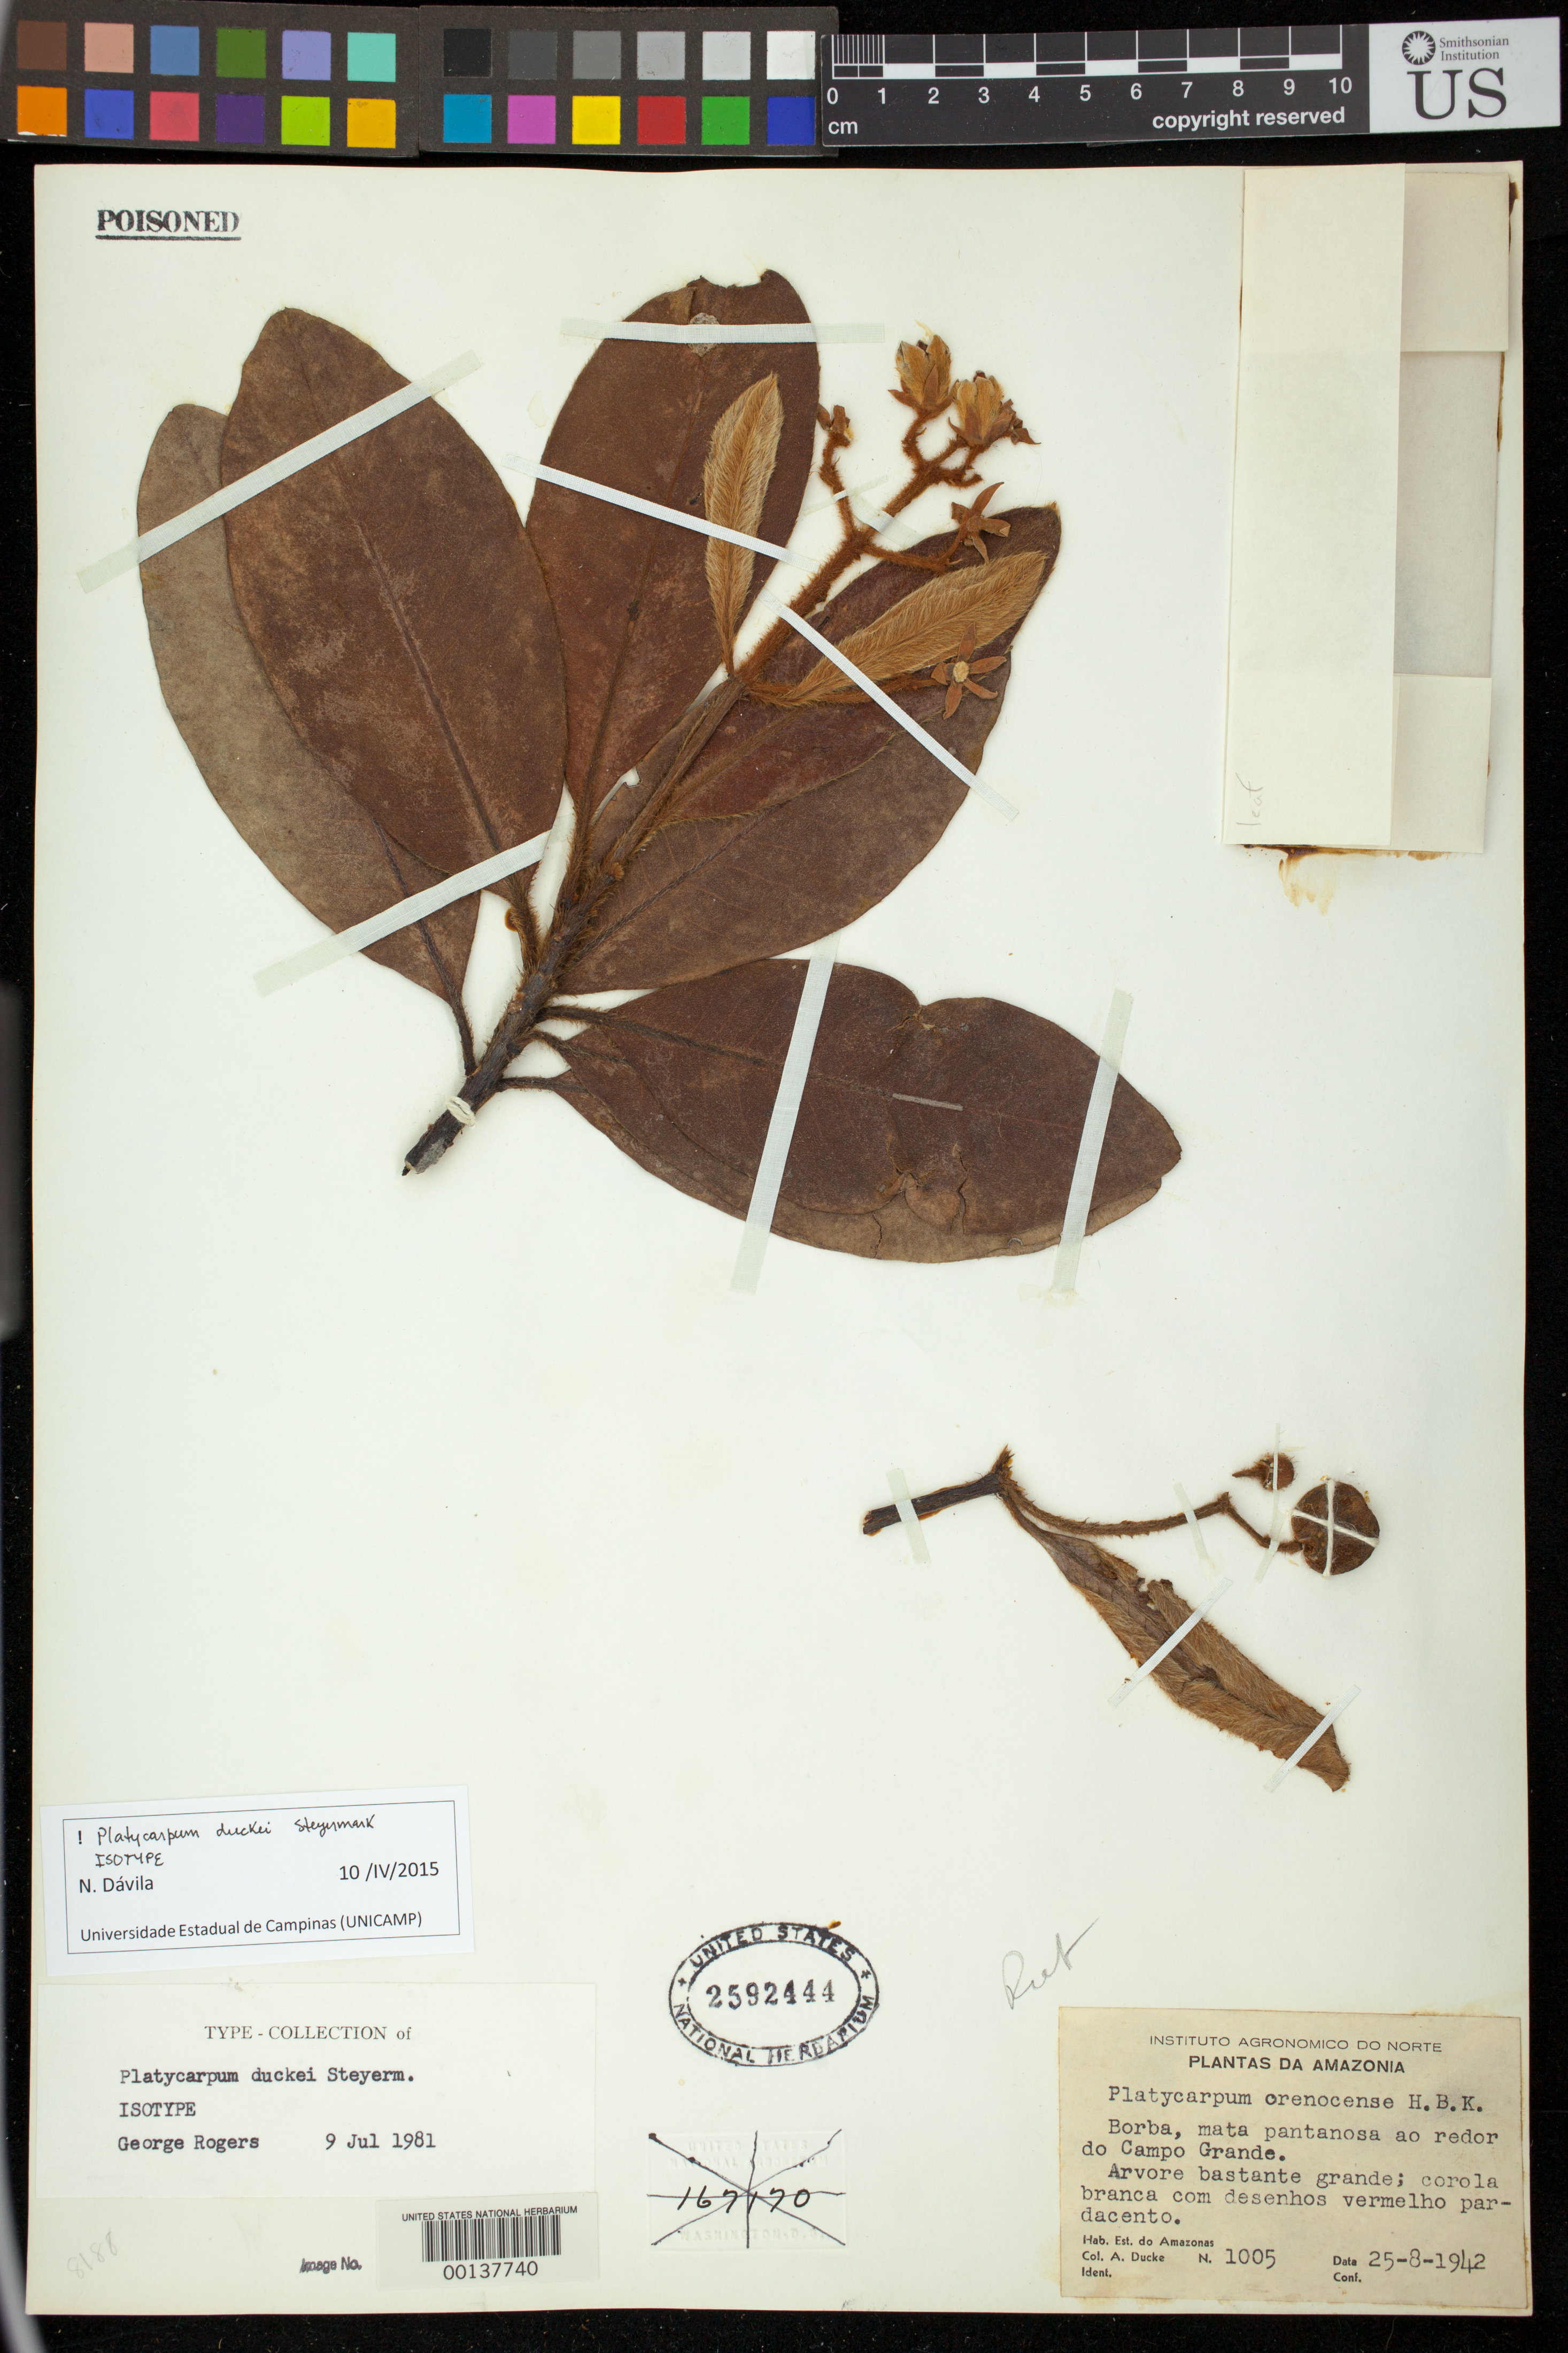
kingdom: Plantae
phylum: Tracheophyta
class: Magnoliopsida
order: Gentianales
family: Rubiaceae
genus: Platycarpum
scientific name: Platycarpum duckei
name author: Steyerm.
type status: Isotype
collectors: A. Ducke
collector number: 1005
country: Brazil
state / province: Amazonas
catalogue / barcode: US 2592444